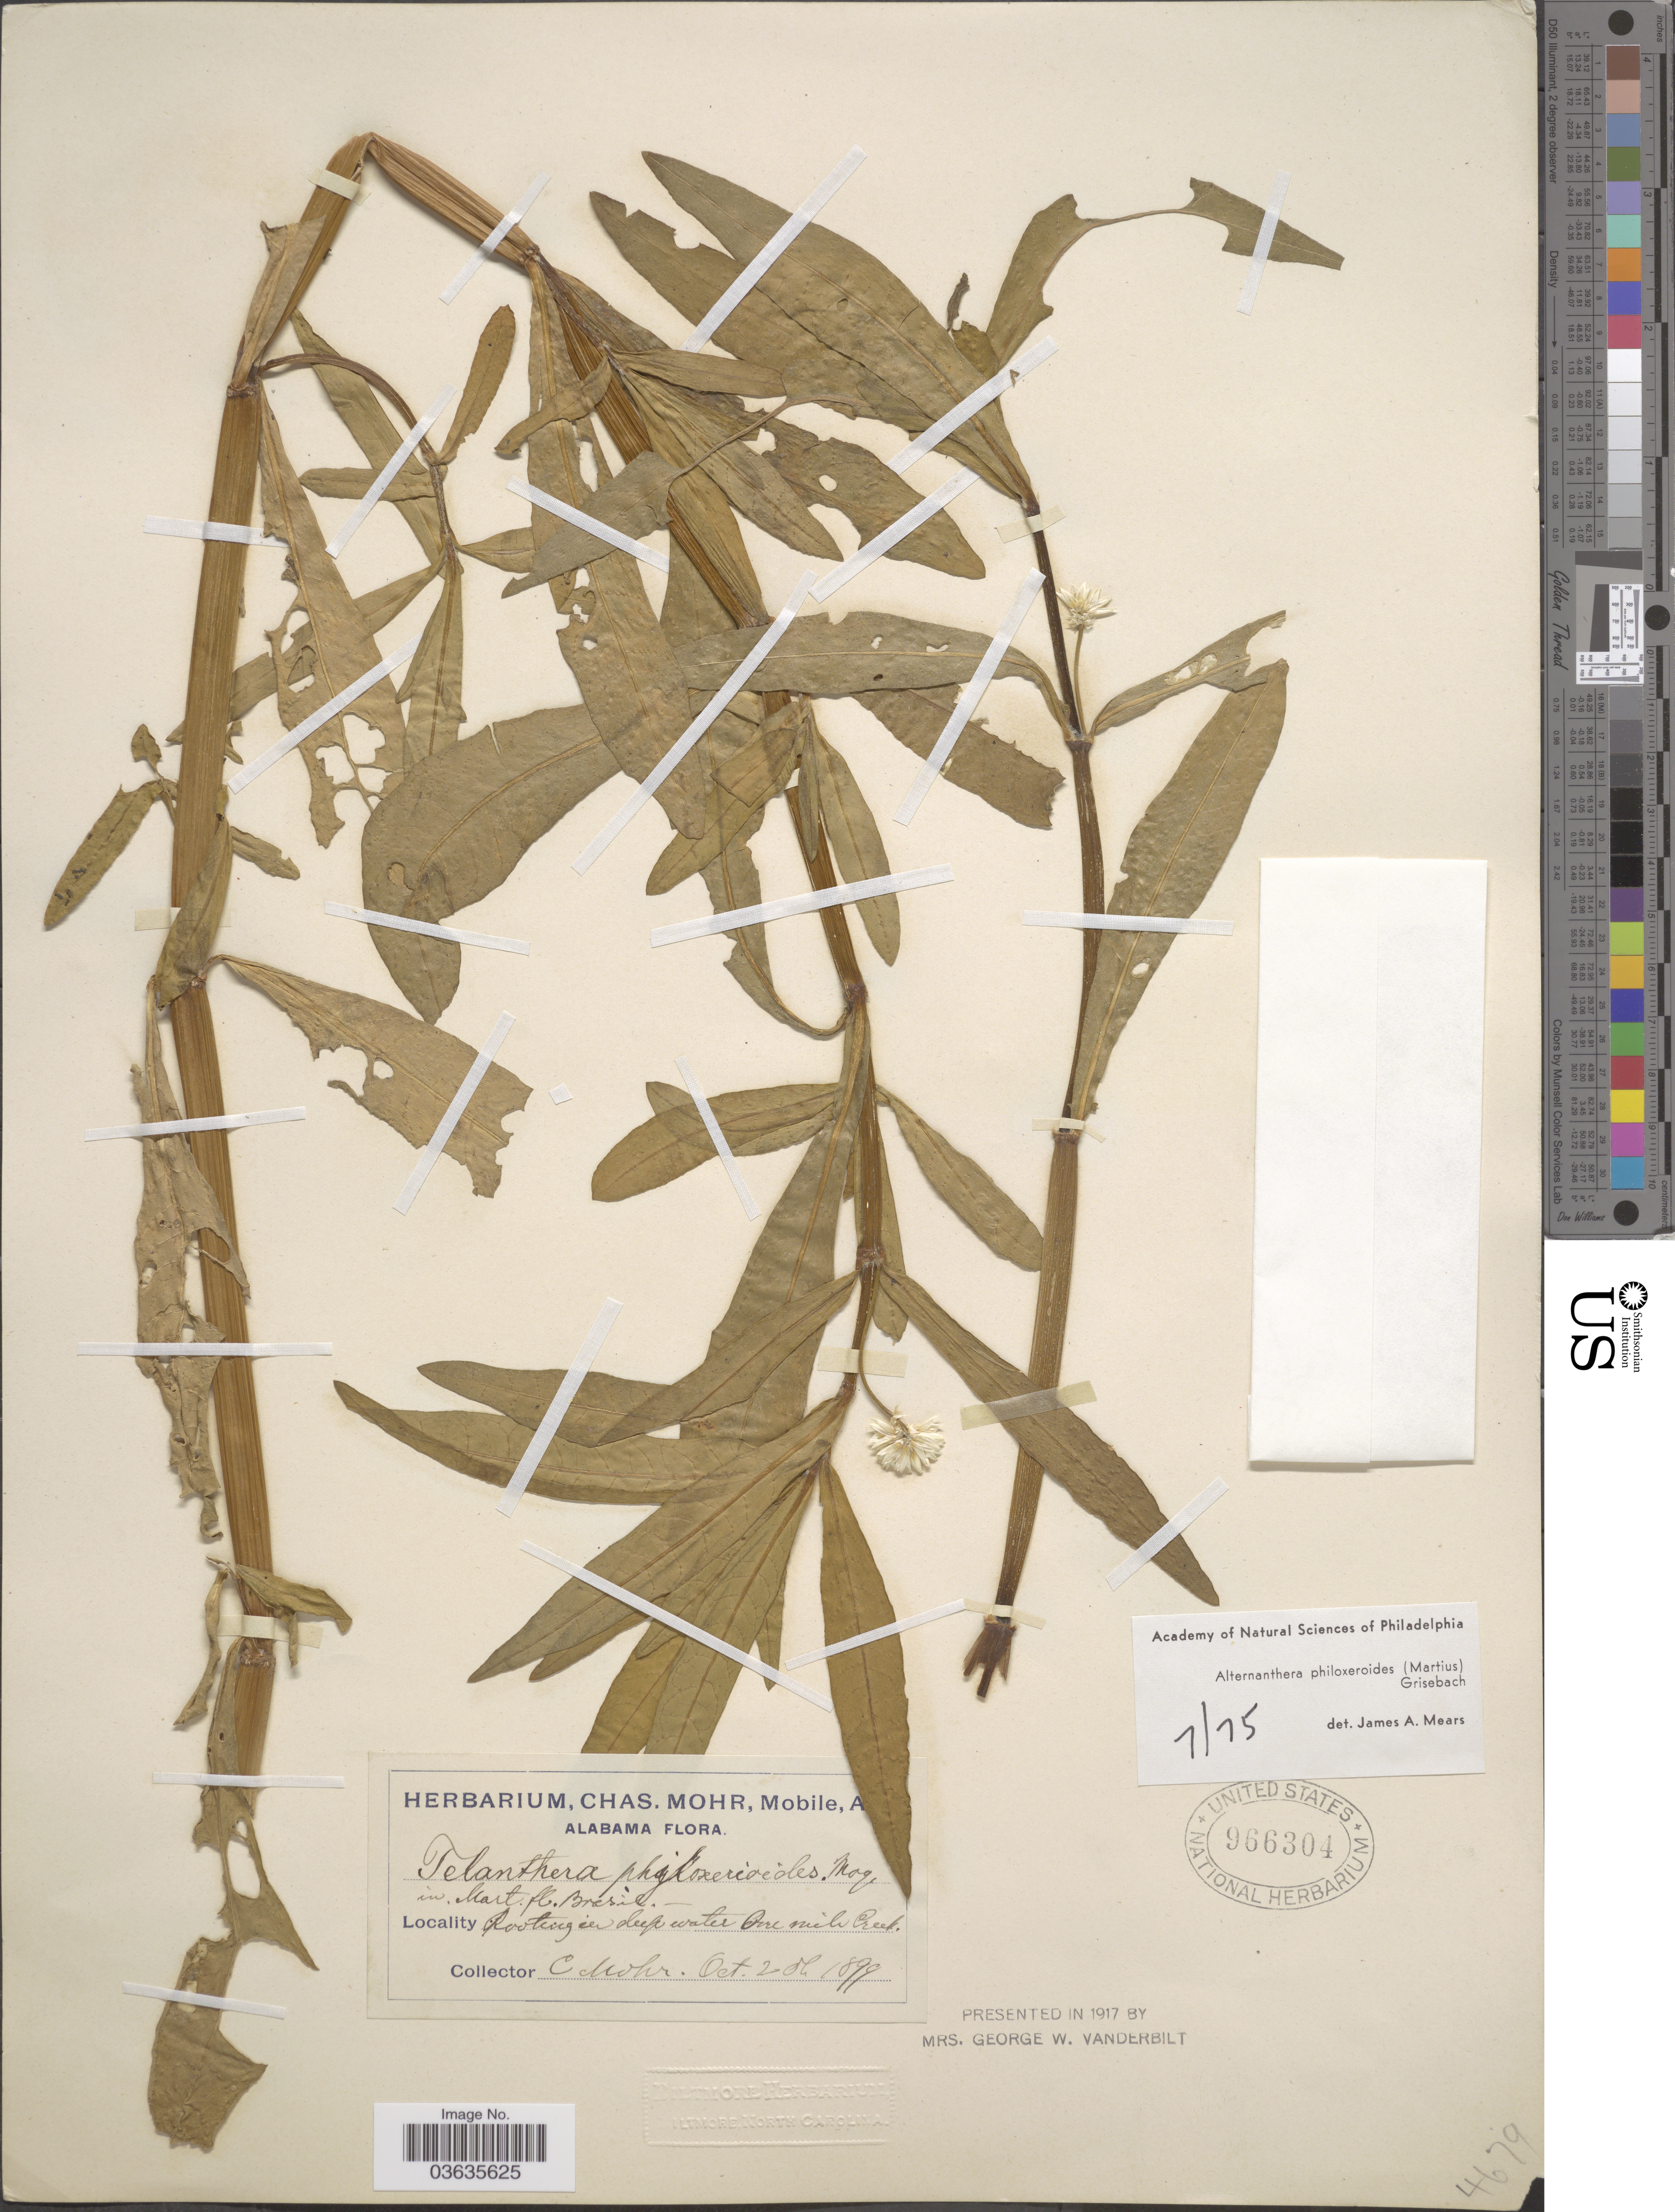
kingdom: Plantae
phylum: Tracheophyta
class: Magnoliopsida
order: Caryophyllales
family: Amaranthaceae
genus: Alternanthera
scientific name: Alternanthera philoxeroides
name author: (Mart.) Griseb.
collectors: Mohr, C. T. (herbarium)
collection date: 1899-10-28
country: United States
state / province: Alabama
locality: One Mile Creek.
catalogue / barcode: US 966304